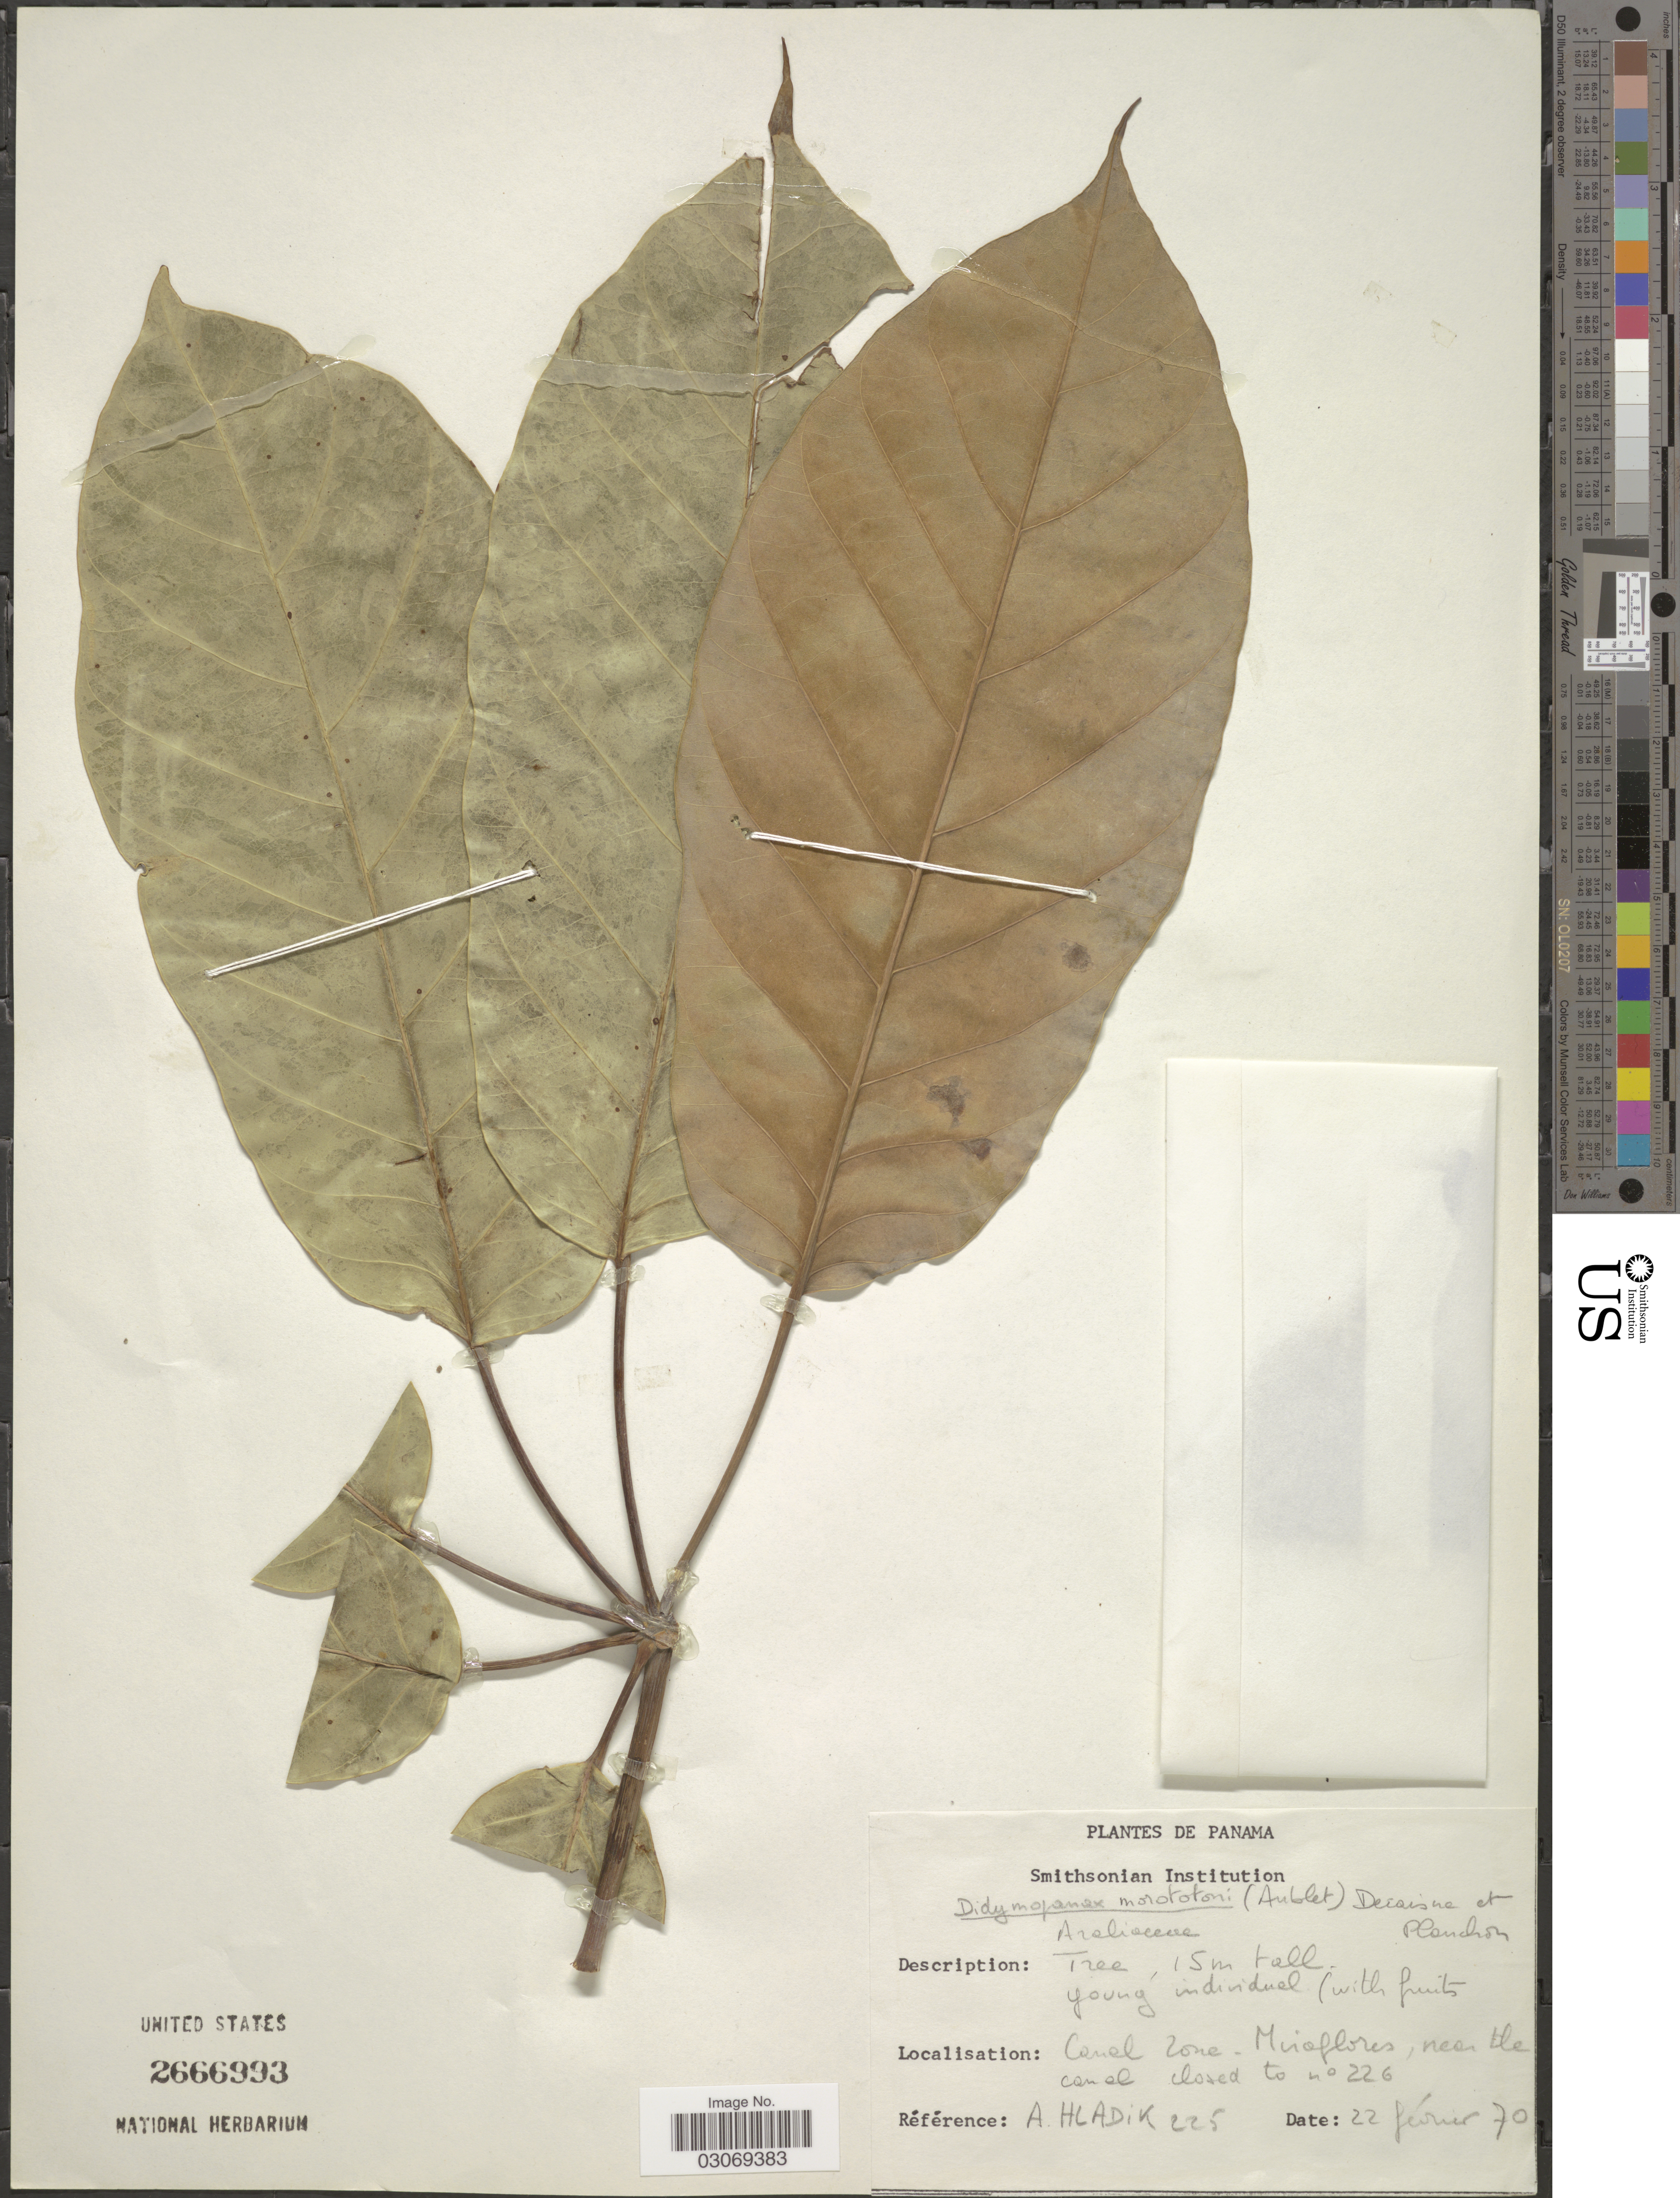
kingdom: Plantae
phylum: Tracheophyta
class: Magnoliopsida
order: Apiales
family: Araliaceae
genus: Schefflera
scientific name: Schefflera morototoni (Aubl.) Maguire, Steyerm. & Frodin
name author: (Aubl.) Maguire et al.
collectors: A. Hladik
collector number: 225?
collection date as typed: Transcribed d/m/y: 22/2/70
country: Panama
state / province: Panamá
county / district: Canal Zone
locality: Canal Zone - Miraflores, near the canal closed to n°226.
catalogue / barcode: US 2666993